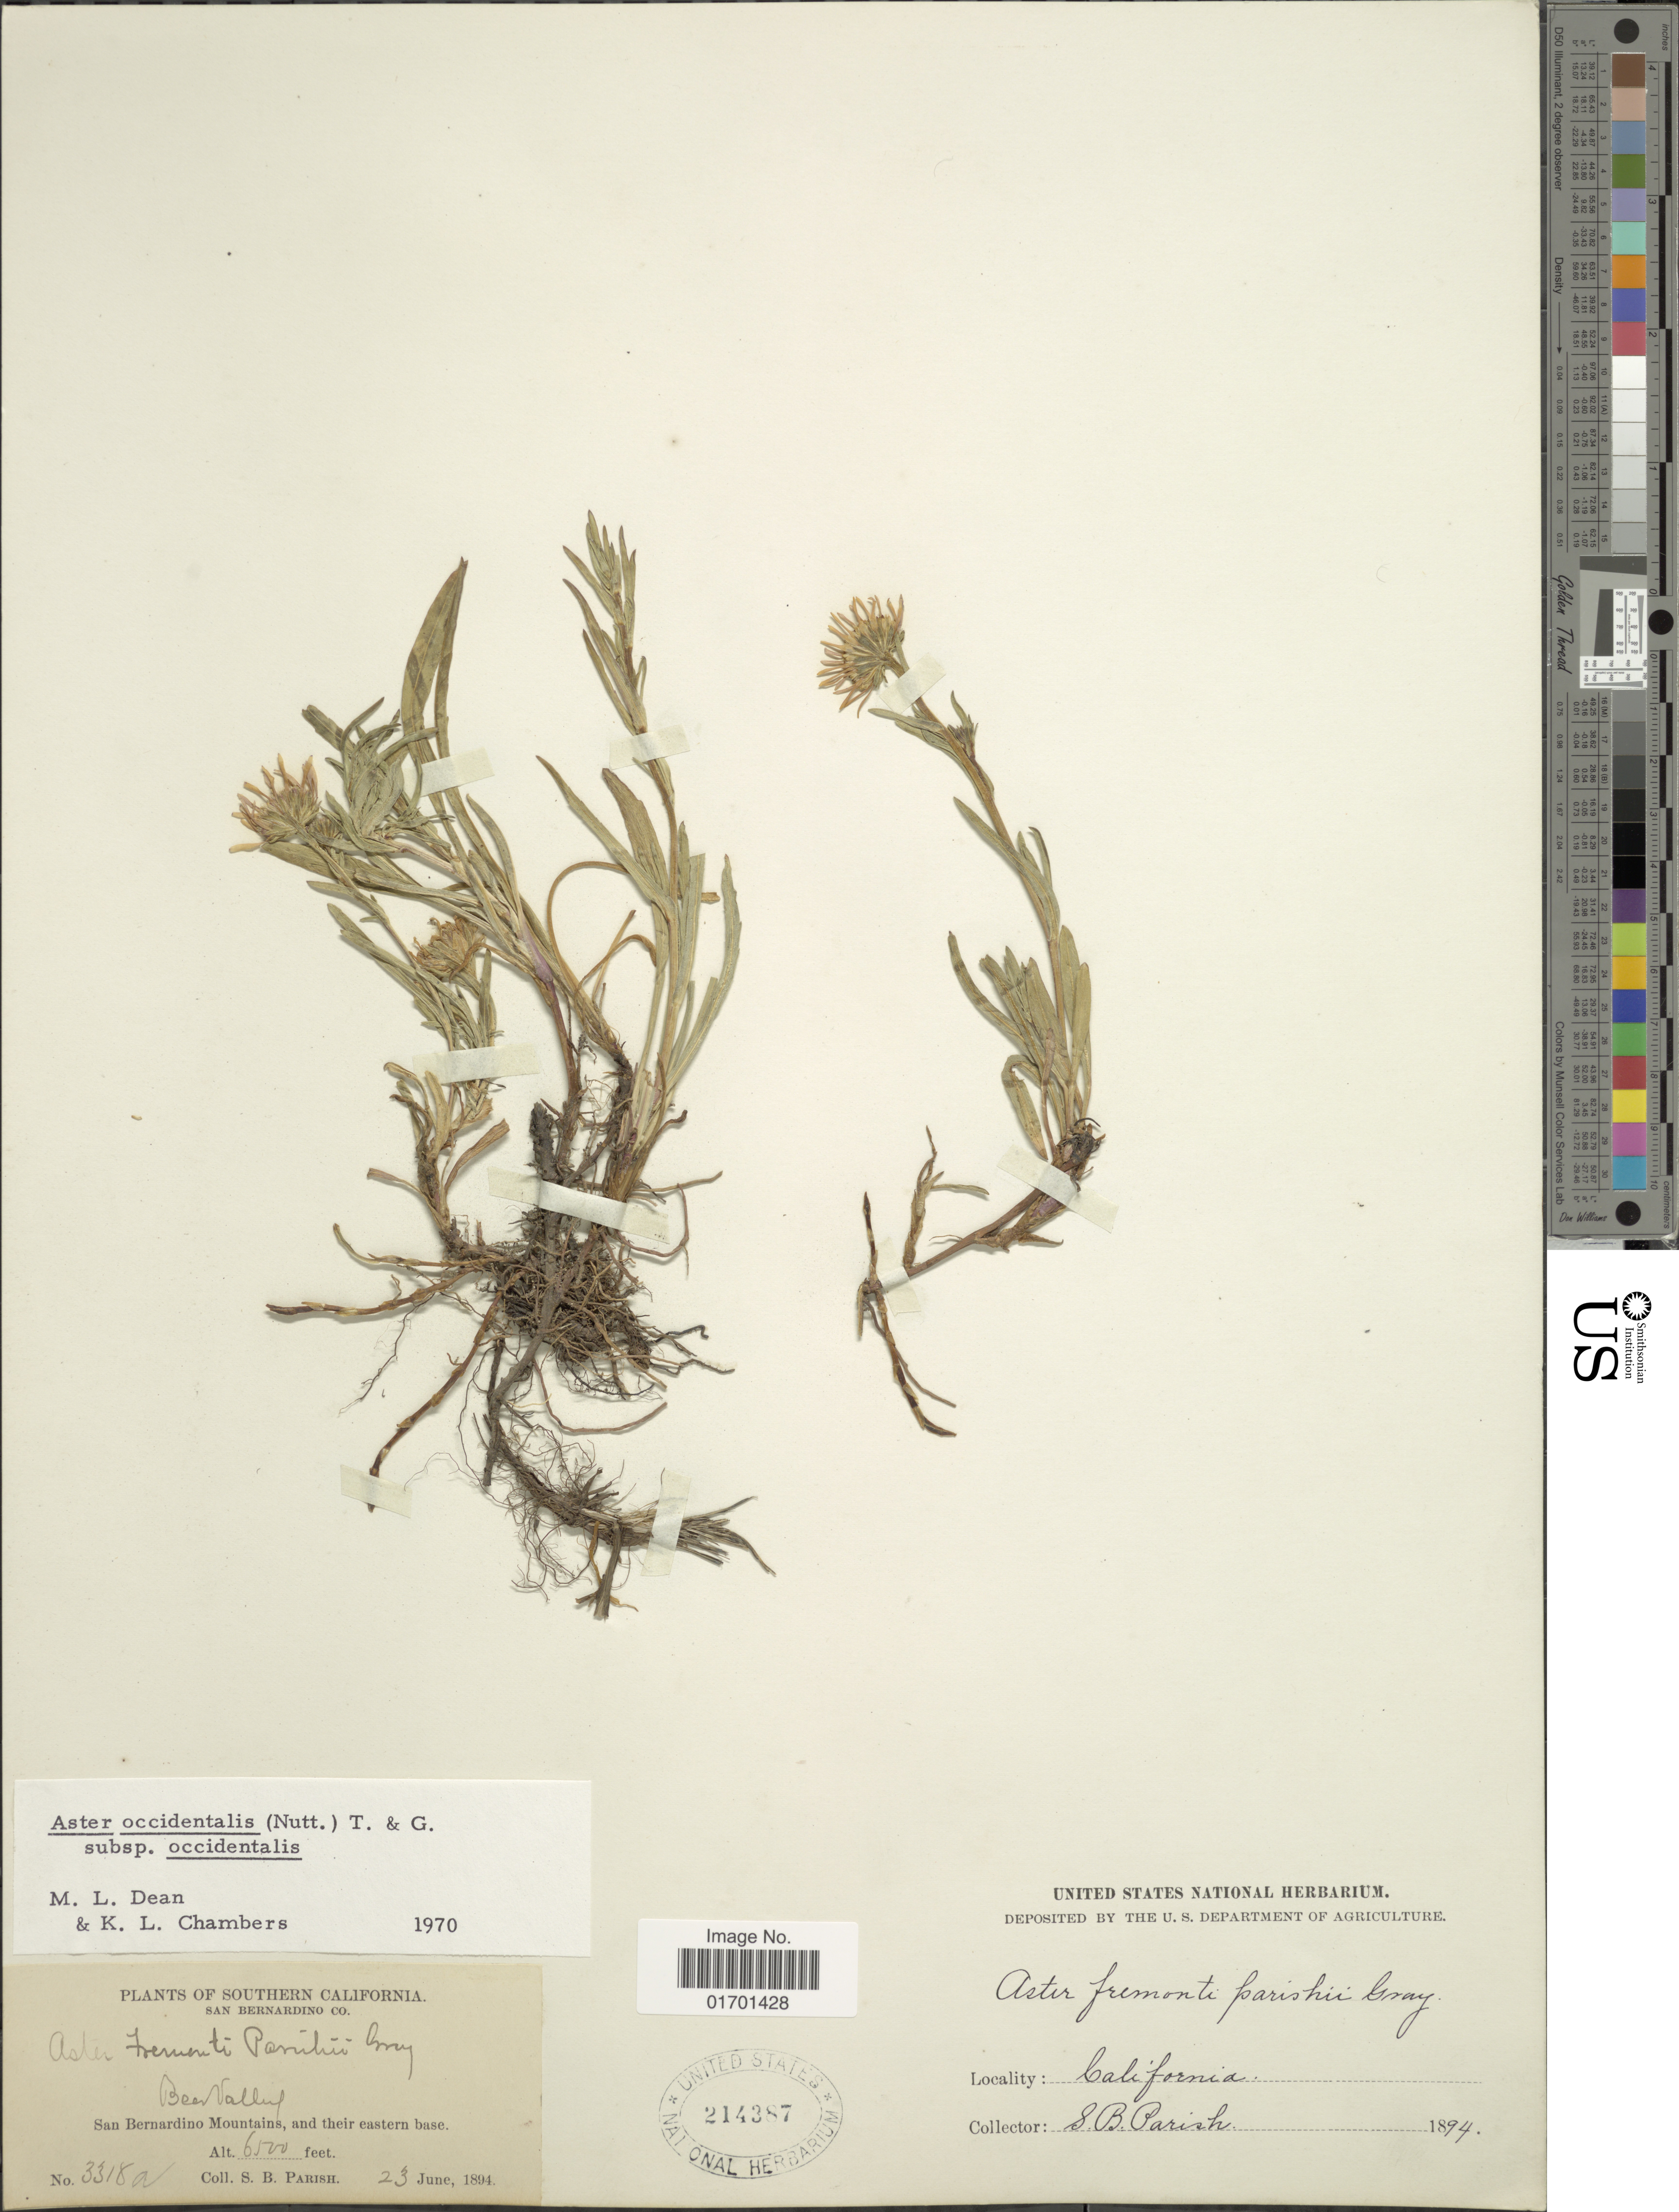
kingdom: Plantae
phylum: Tracheophyta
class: Magnoliopsida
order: Asterales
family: Asteraceae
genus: Symphyotrichum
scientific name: Symphyotrichum spathulatum var. spathulatum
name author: (Lindl.) G.L. Nesom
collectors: S. B. Parish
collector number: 3318a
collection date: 1894-06-23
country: United States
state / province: California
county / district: San Bernardino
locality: Southern California, San Bernardino Co, Beer Valley, San Bernardino Mountains, and their eastern base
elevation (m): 1981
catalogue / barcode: US 214387